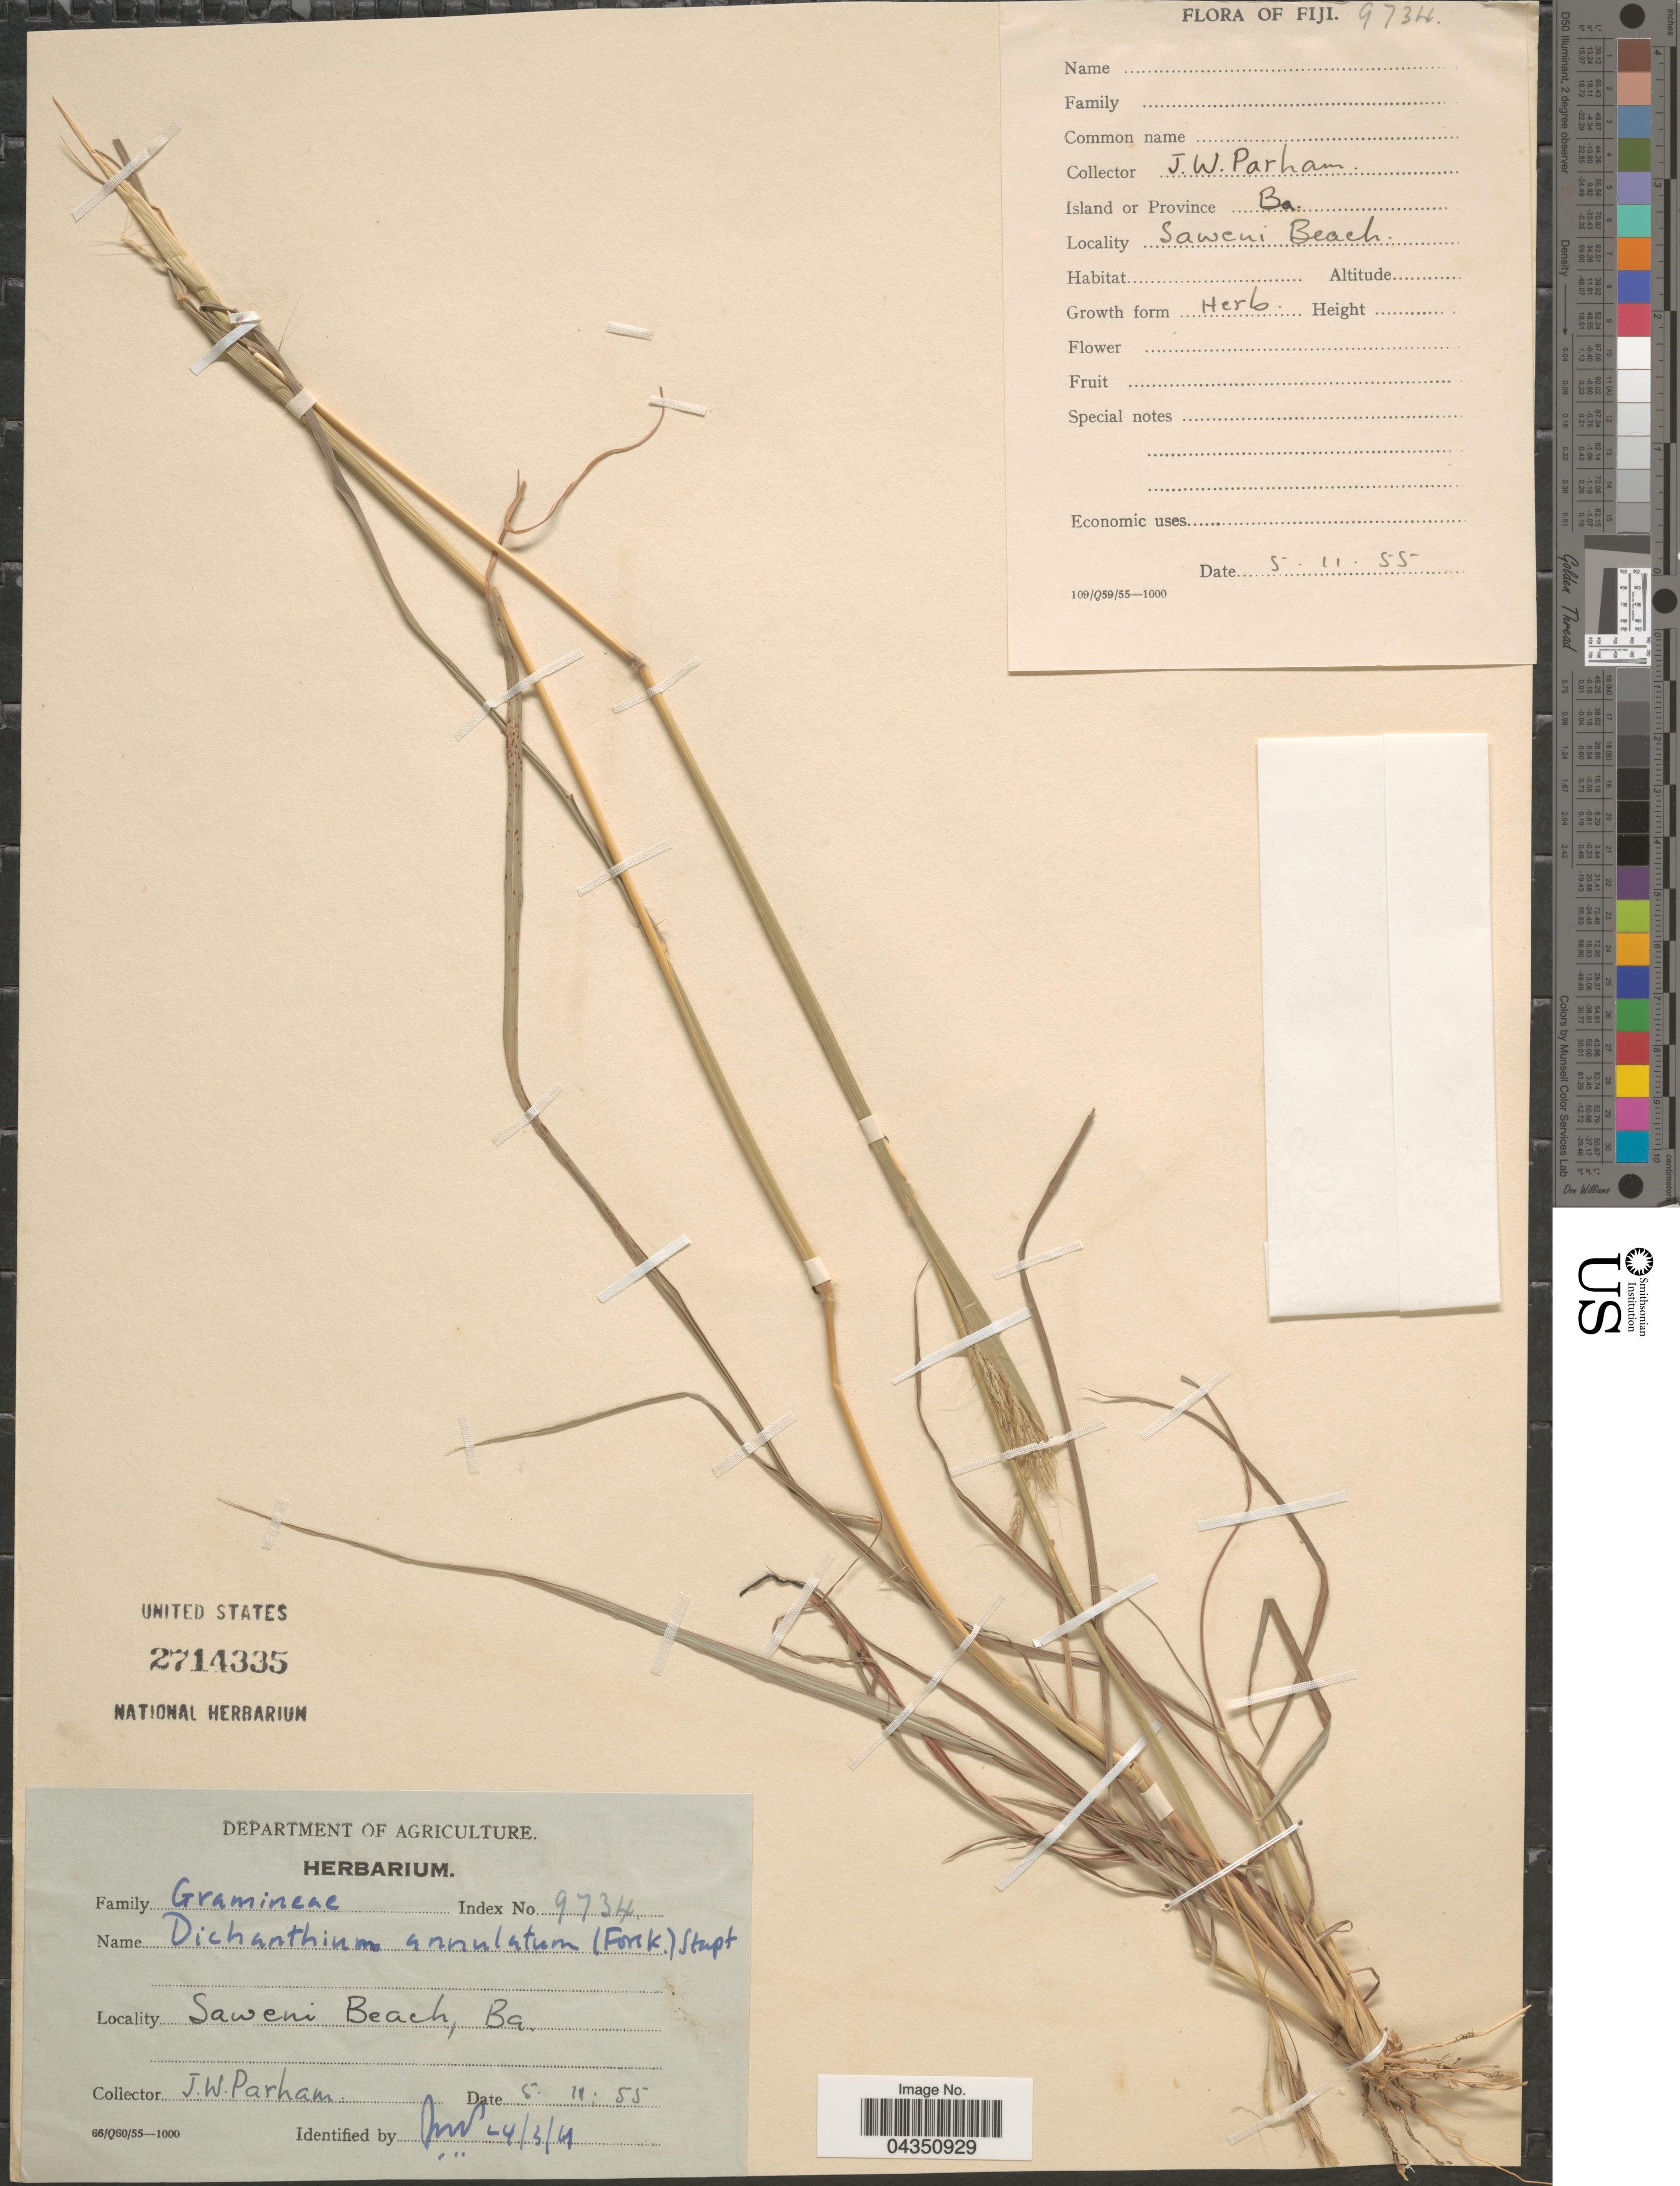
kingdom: Plantae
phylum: Tracheophyta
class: Liliopsida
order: Poales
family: Poaceae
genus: Dichanthium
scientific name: Dichanthium annulatum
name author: (Forssk.) Stapf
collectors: J. Parham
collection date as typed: Transcribed d/m/y: 5/11/55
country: Fiji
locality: Ba. Saweni Beach.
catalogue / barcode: US 2714335